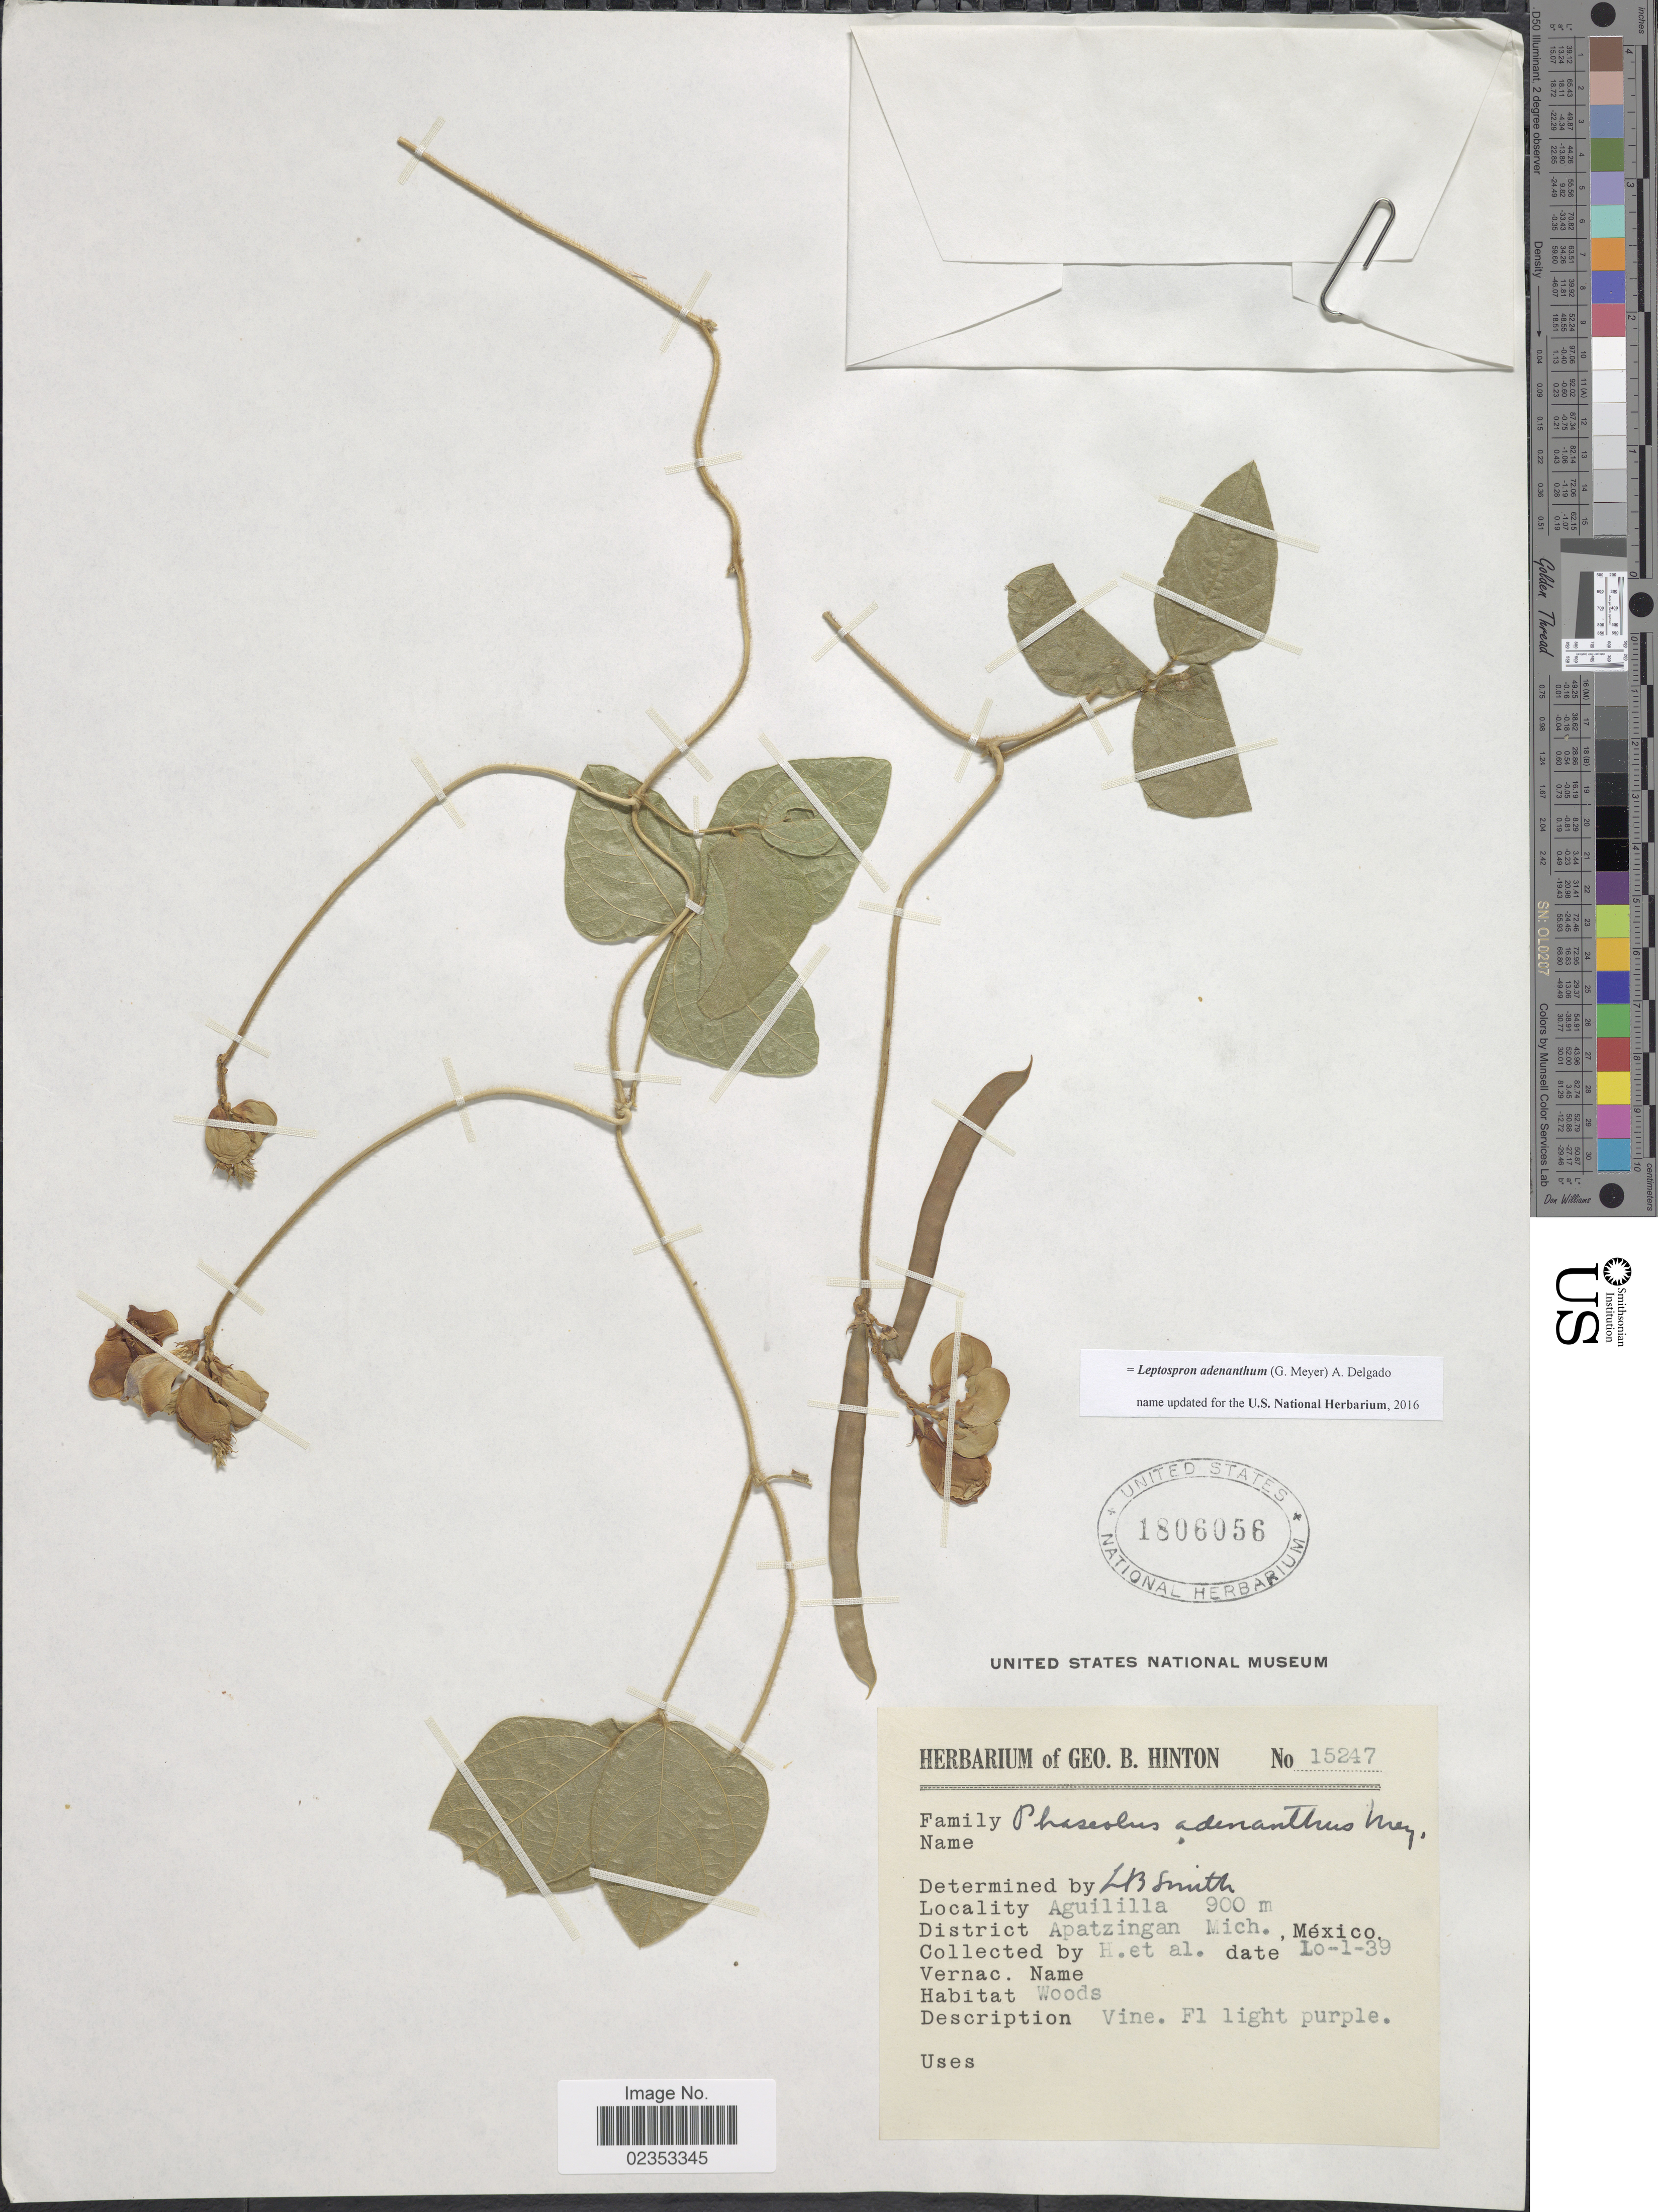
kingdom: Plantae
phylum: Tracheophyta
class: Magnoliopsida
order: Fabales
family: Fabaceae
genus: Leptospron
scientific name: Leptospron adenanthum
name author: (G. Mey.) A. Delgado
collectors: G. B. Hinton & et al.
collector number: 15247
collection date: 1939-10-01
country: Mexico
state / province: Michoacán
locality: Aguililla, District Apatzingan.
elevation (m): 900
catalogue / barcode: US 1806056